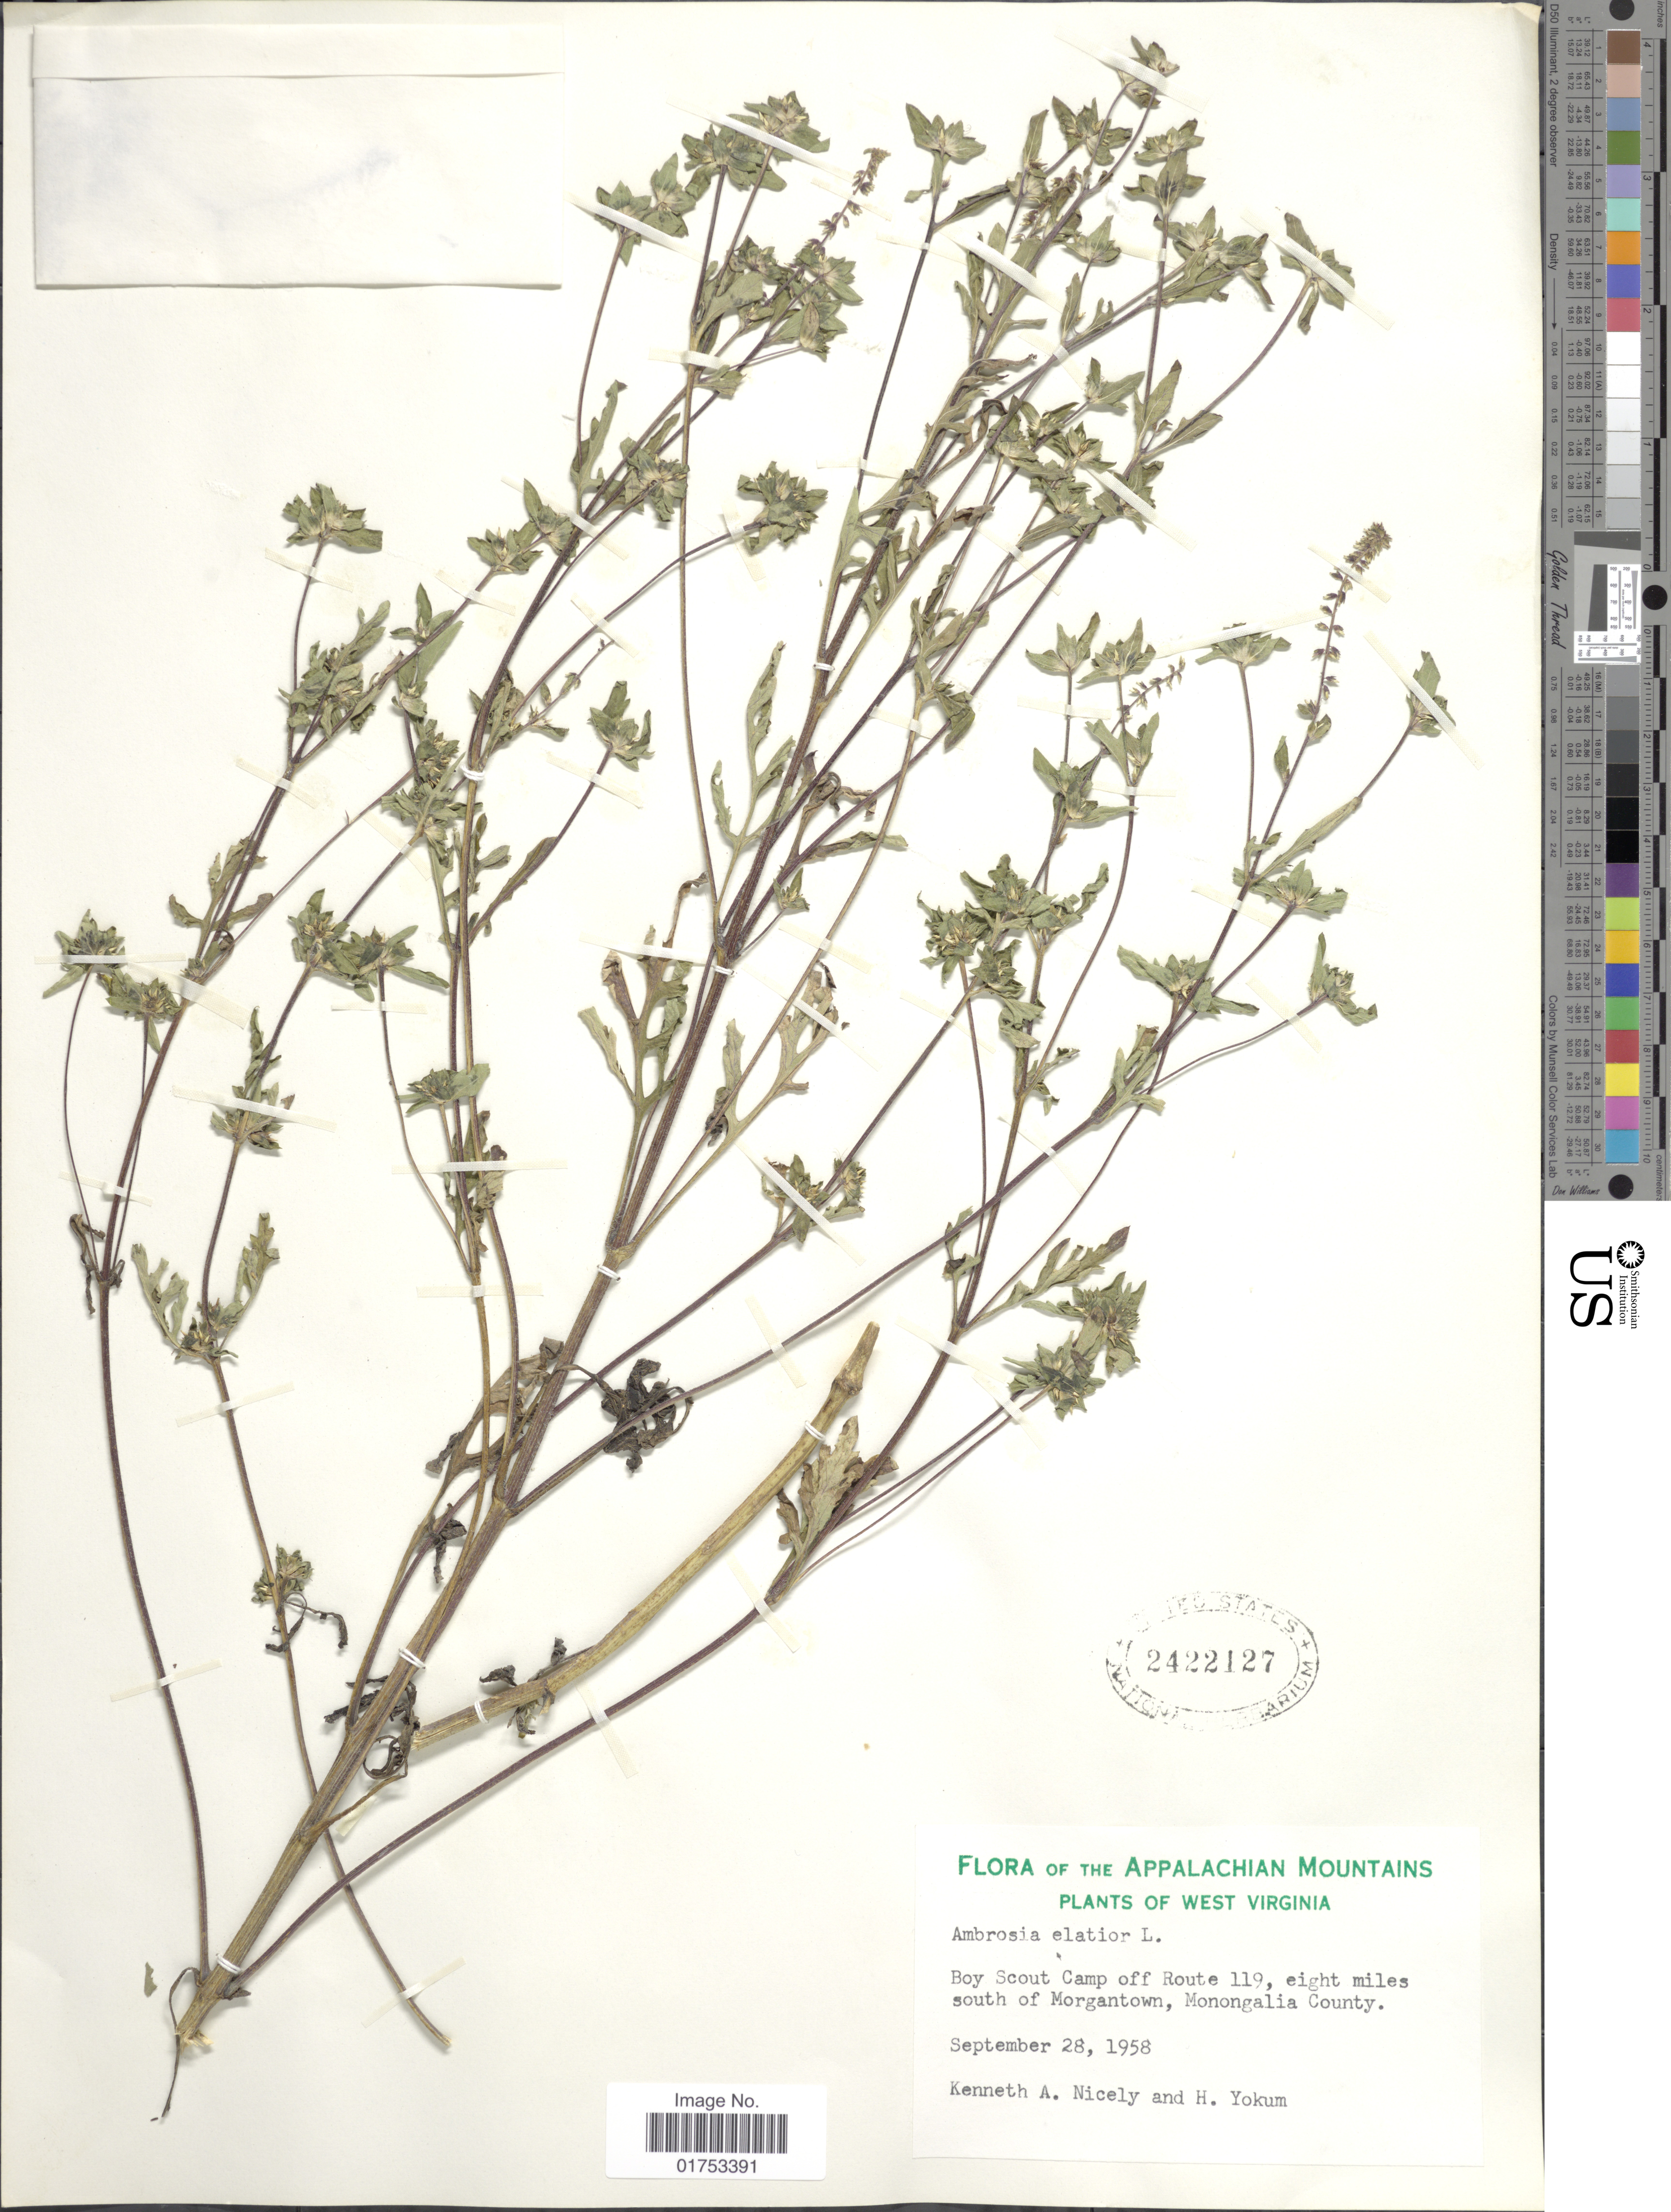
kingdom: Plantae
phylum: Tracheophyta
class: Magnoliopsida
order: Asterales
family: Asteraceae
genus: Ambrosia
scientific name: Ambrosia artemisiifolia var. elatior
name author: (L.) Descourt.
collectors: K. Nicely & H. Yokum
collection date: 1958-09-28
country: United States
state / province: West Virginia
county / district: Monongalia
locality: Appalachian Mountains, Boy Scout Camp off Route 119, eight miles south of Morgantown, Monongalia County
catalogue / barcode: US 2422127